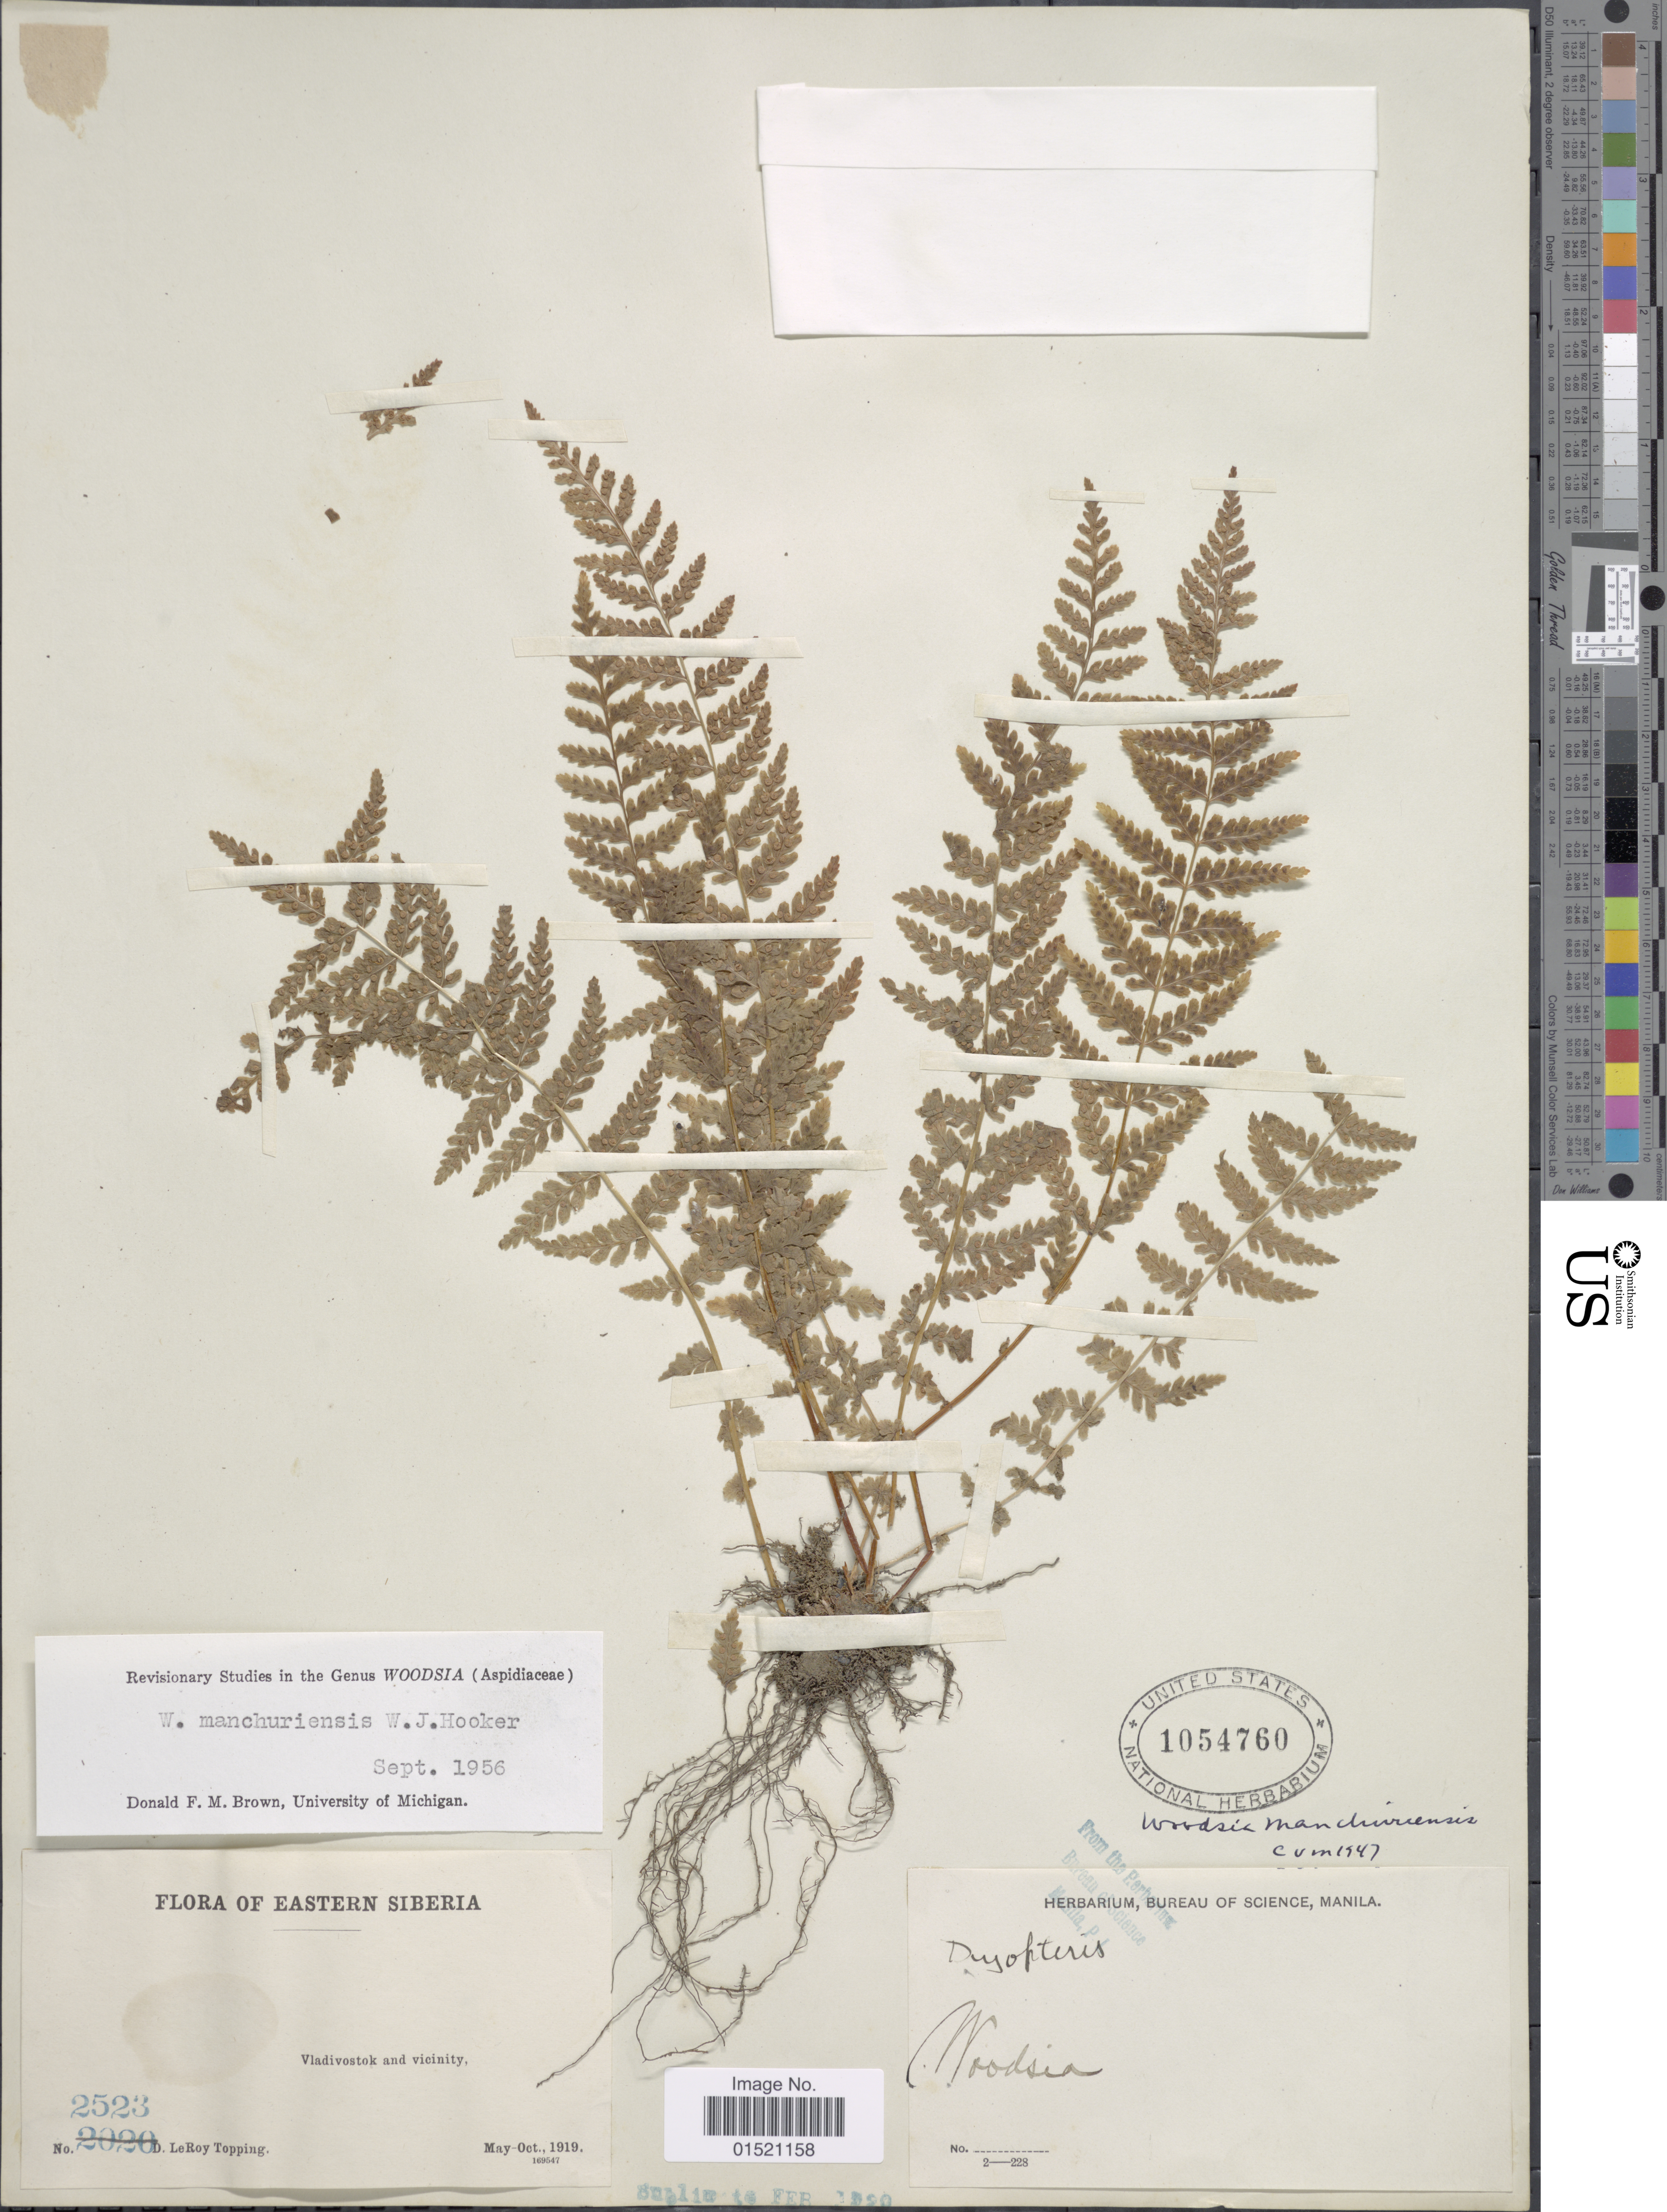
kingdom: Plantae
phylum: Tracheophyta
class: Polypodiopsida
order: Polypodiales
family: Woodsiaceae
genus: Woodsia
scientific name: Woodsia manchuriensis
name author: Hook.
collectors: D. L. Topping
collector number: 2523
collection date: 1919-05/1919-10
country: Russian Federation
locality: Eastern Siberia, Vladivostok and vicinity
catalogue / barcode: US 1054760